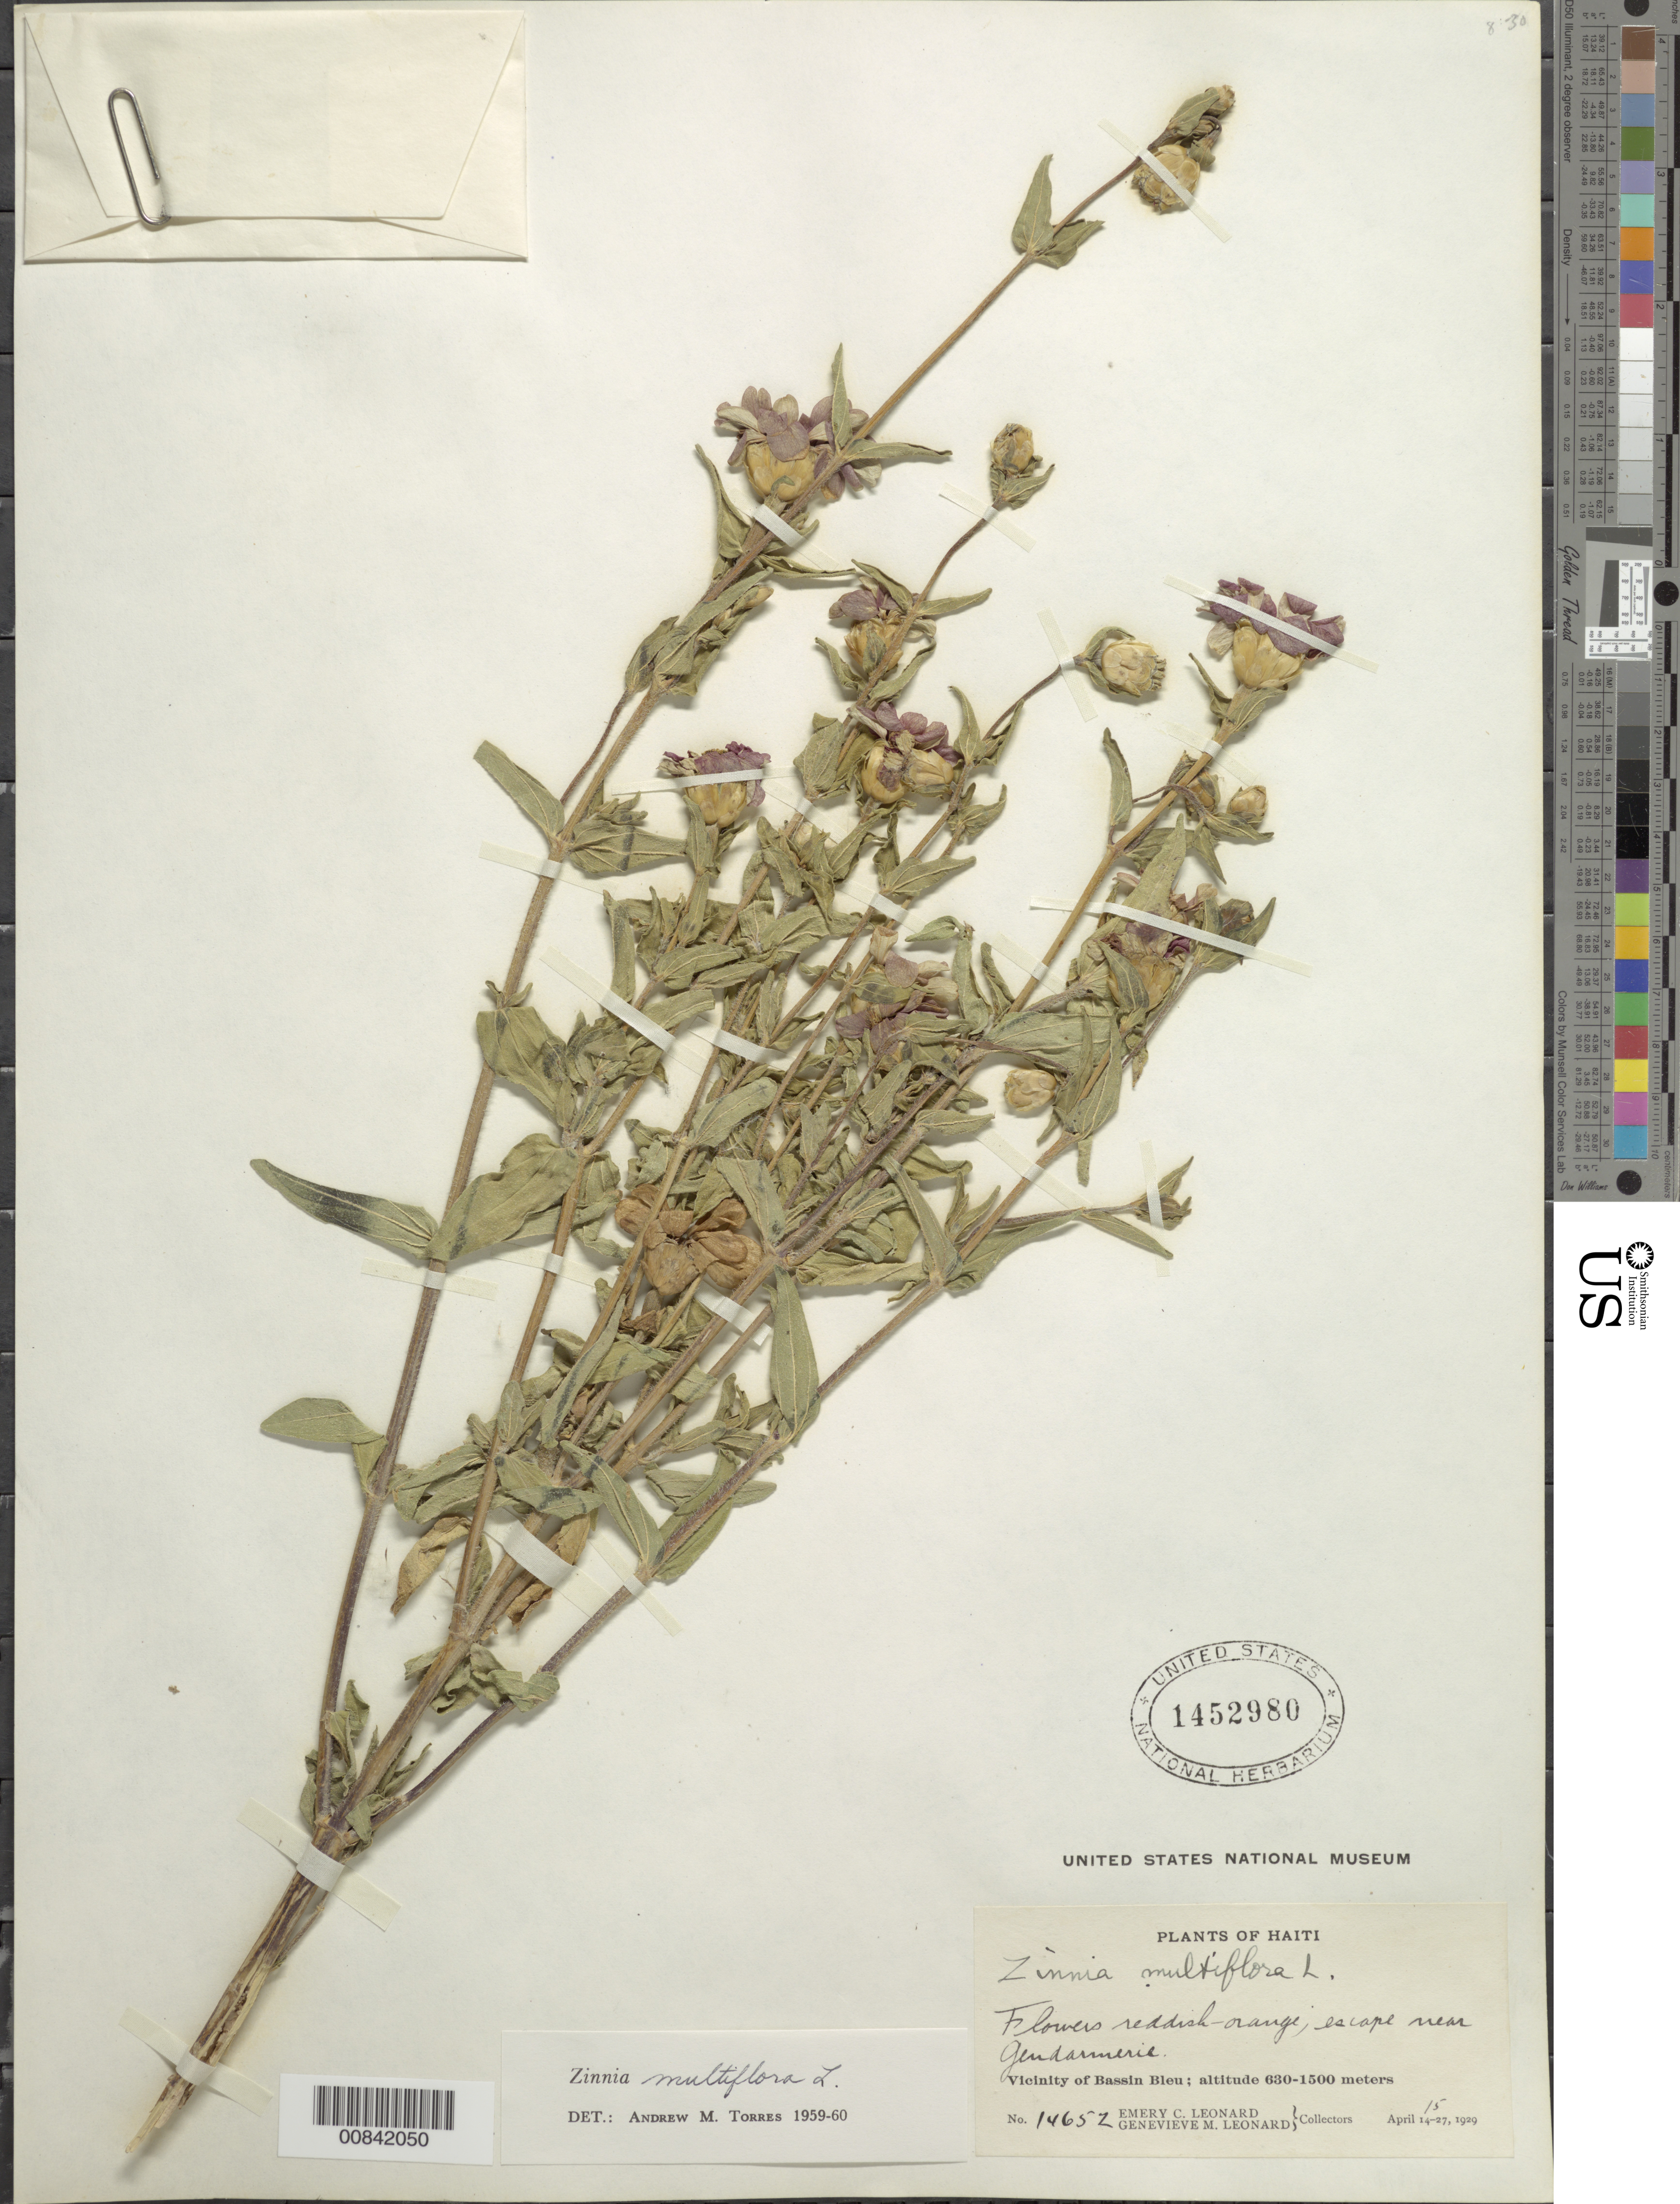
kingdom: Plantae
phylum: Tracheophyta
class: Magnoliopsida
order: Asterales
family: Asteraceae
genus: Zinnia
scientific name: Zinnia peruviana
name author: (L.) L.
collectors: E. C. Leonard & G. M. Leonard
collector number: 14652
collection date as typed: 15 Apr 1929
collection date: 1929-04-15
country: Haiti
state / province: Nord-Ouest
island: Hispaniola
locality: Vicinity of Bassin Bleu, near Gendarmerie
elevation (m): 630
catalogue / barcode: US 1452980